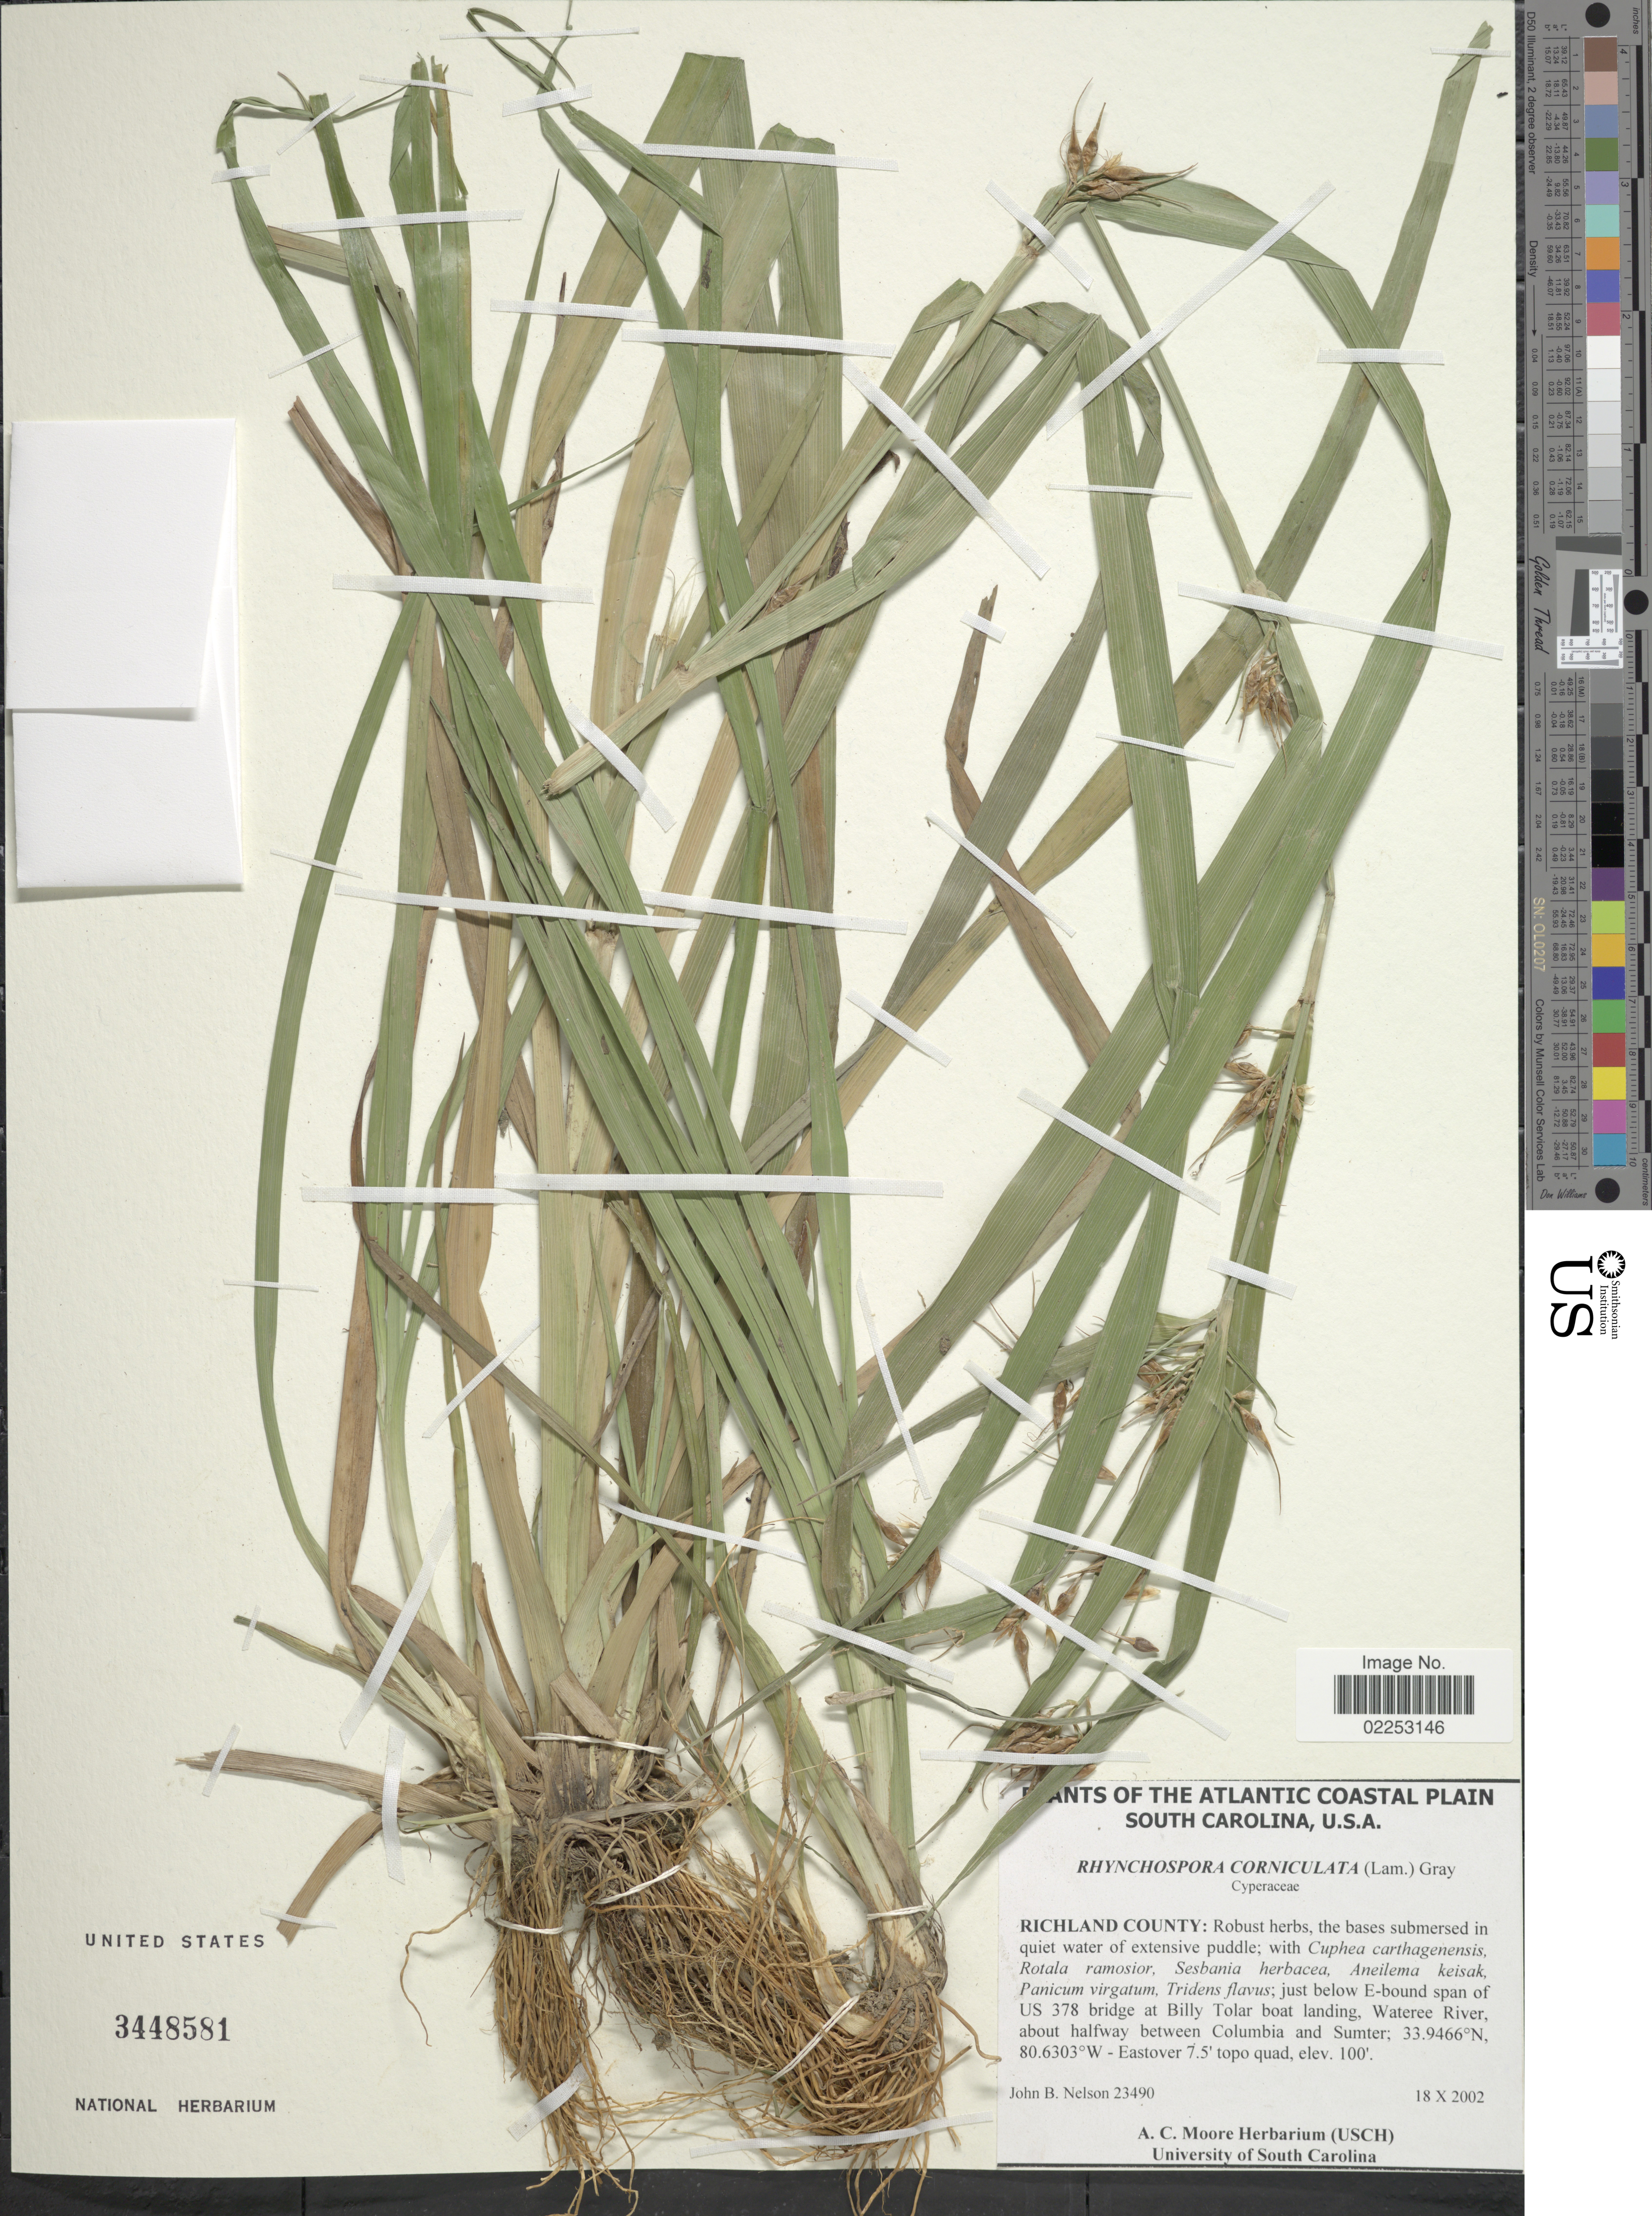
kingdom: Plantae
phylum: Tracheophyta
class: Liliopsida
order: Poales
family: Cyperaceae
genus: Rhynchospora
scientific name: Rhynchospora corniculata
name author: (Lam.) A. Gray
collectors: J. B. Nelson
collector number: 23490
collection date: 2002-10-18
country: United States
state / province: South Carolina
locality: Atlantic Coastal Plain. Richland County: just below E-bound span of US 378 bridge at Billy Tolar boat landing, Wateree River, about halfway between Columbia and Sumter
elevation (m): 30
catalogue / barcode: US 3448581